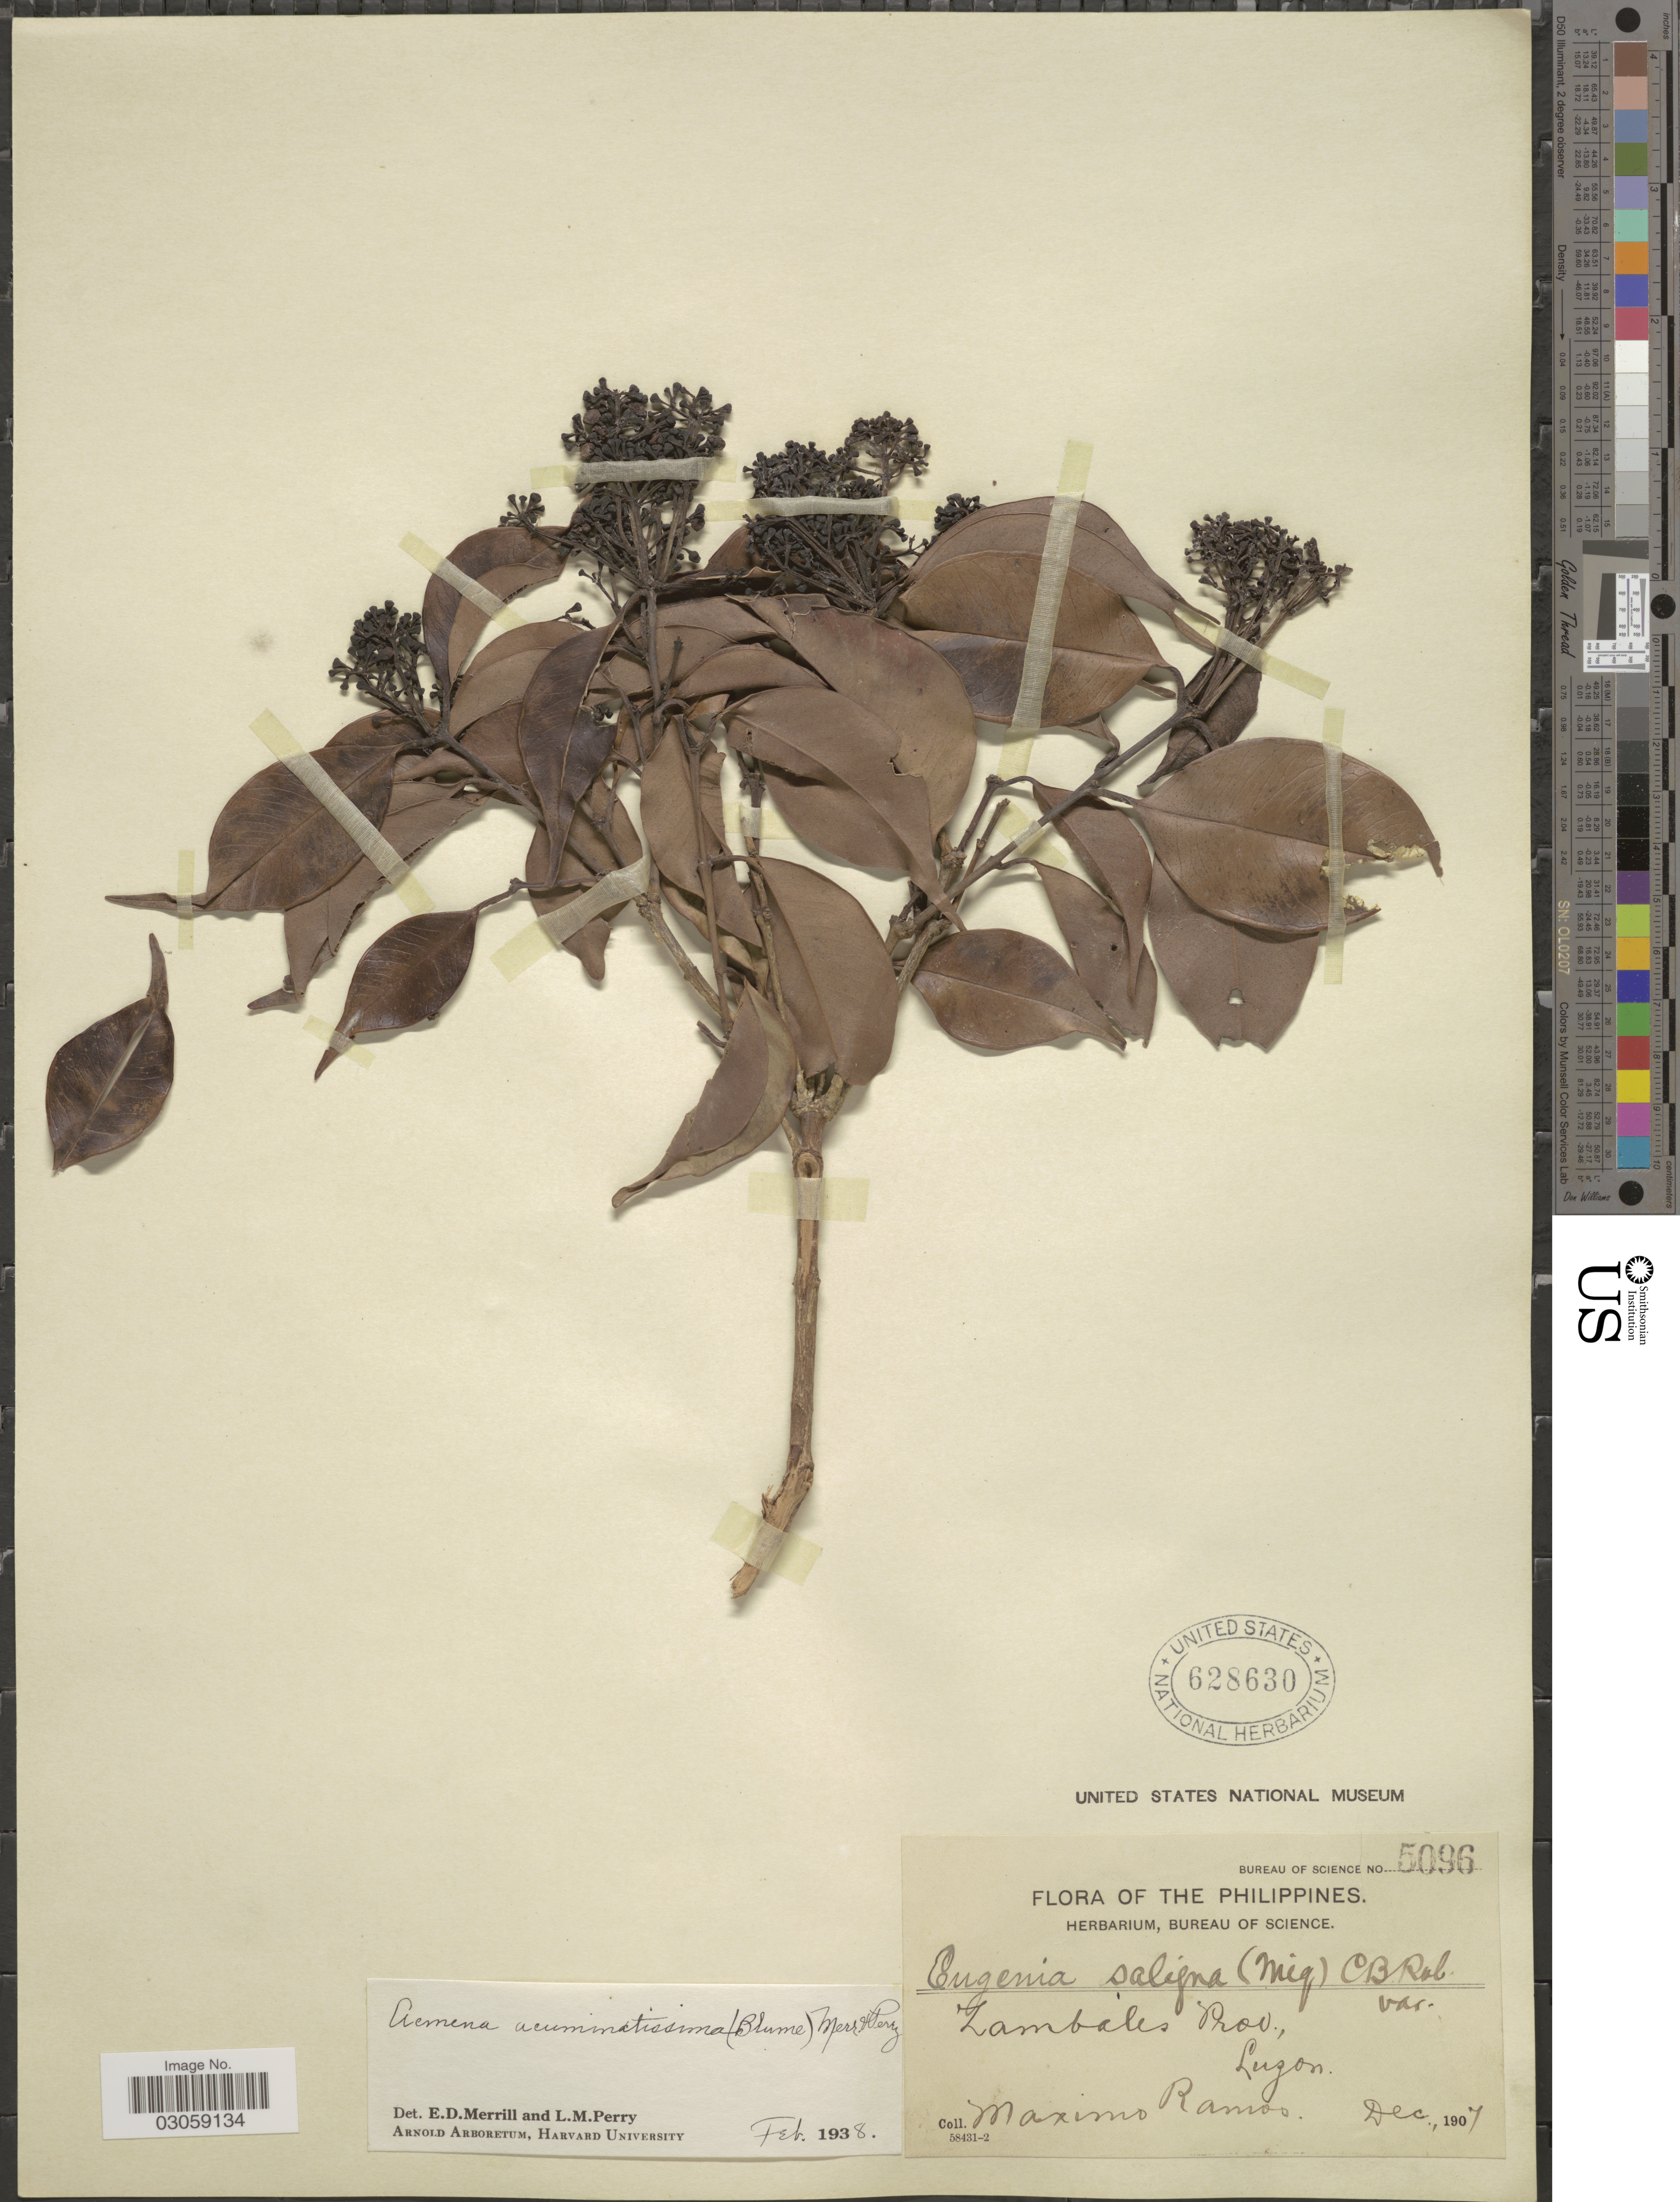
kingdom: Plantae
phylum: Tracheophyta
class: Magnoliopsida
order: Myrtales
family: Myrtaceae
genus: Syzygium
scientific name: Syzygium acuminatissimum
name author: (Blume) DC.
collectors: M. Ramos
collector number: Bureau of Science 5096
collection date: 1907-12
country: Philippines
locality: Zambales Prov., Luzon.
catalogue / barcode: US 628630